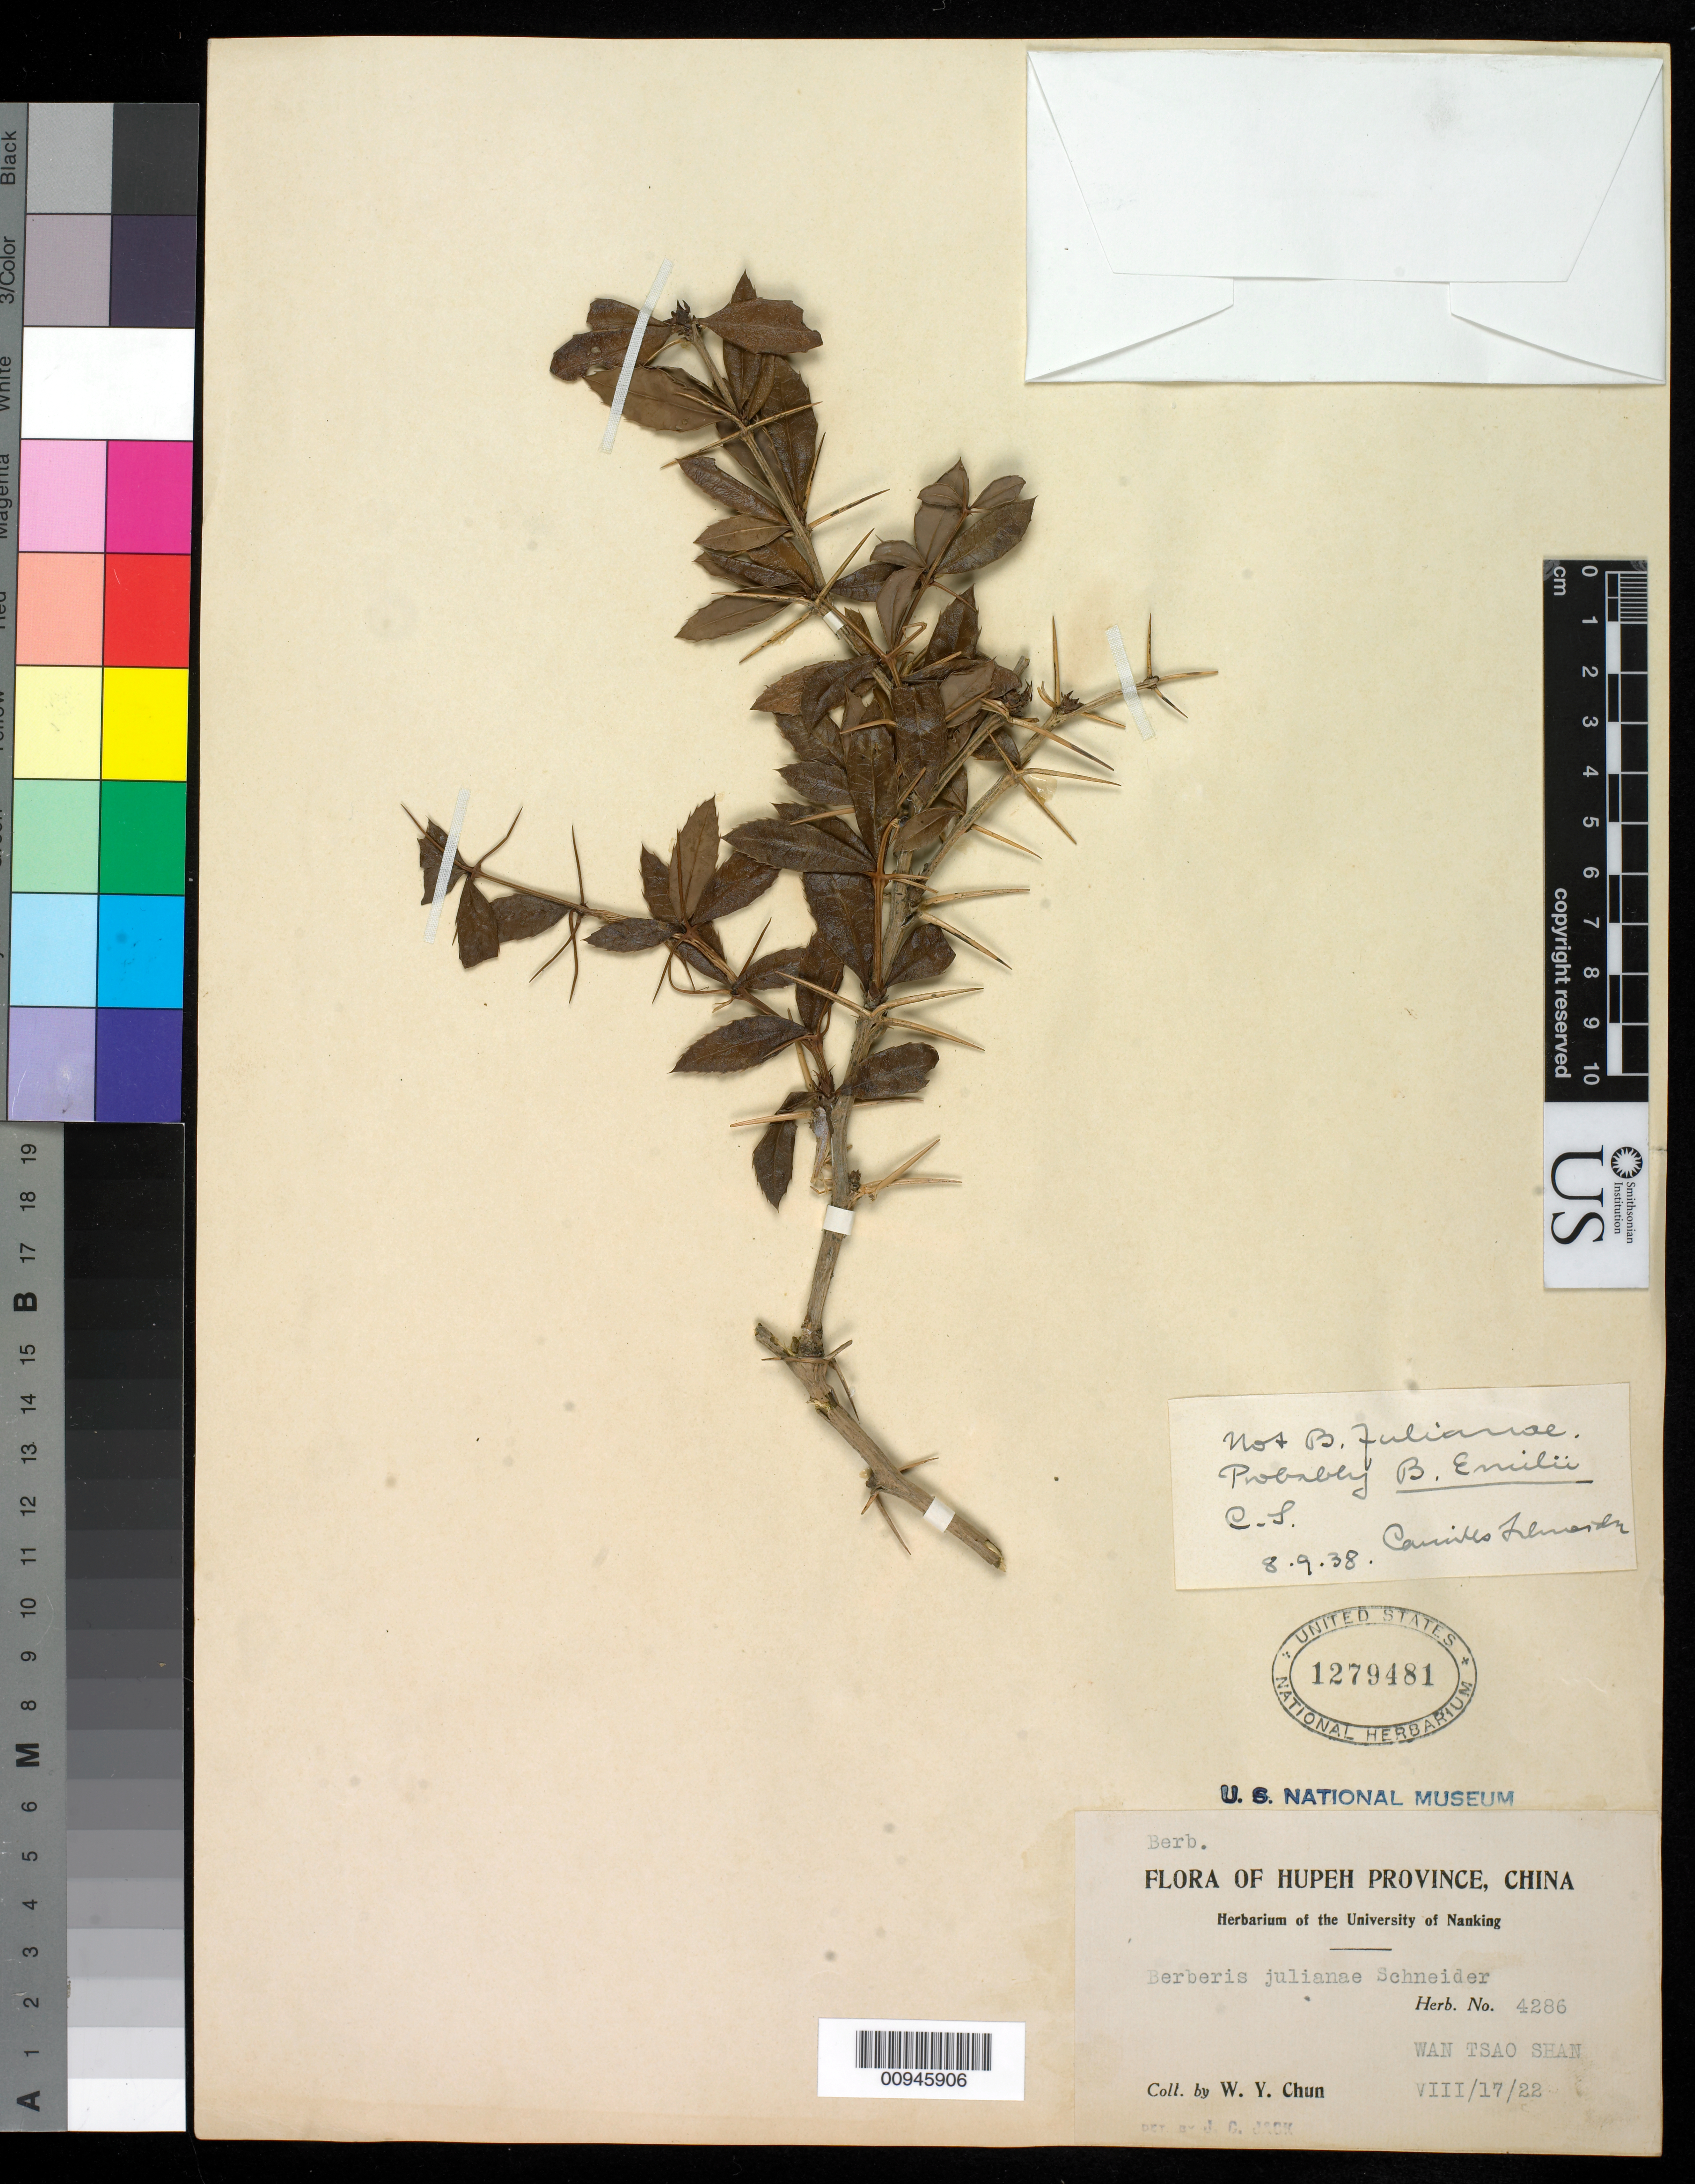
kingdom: Plantae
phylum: Tracheophyta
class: Magnoliopsida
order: Ranunculales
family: Berberidaceae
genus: Berberis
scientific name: Berberis emilii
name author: C.K. Schneid.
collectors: W. Y. Chun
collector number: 4286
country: China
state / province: Hubei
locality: Wah Tsao Shan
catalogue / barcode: US 1279481